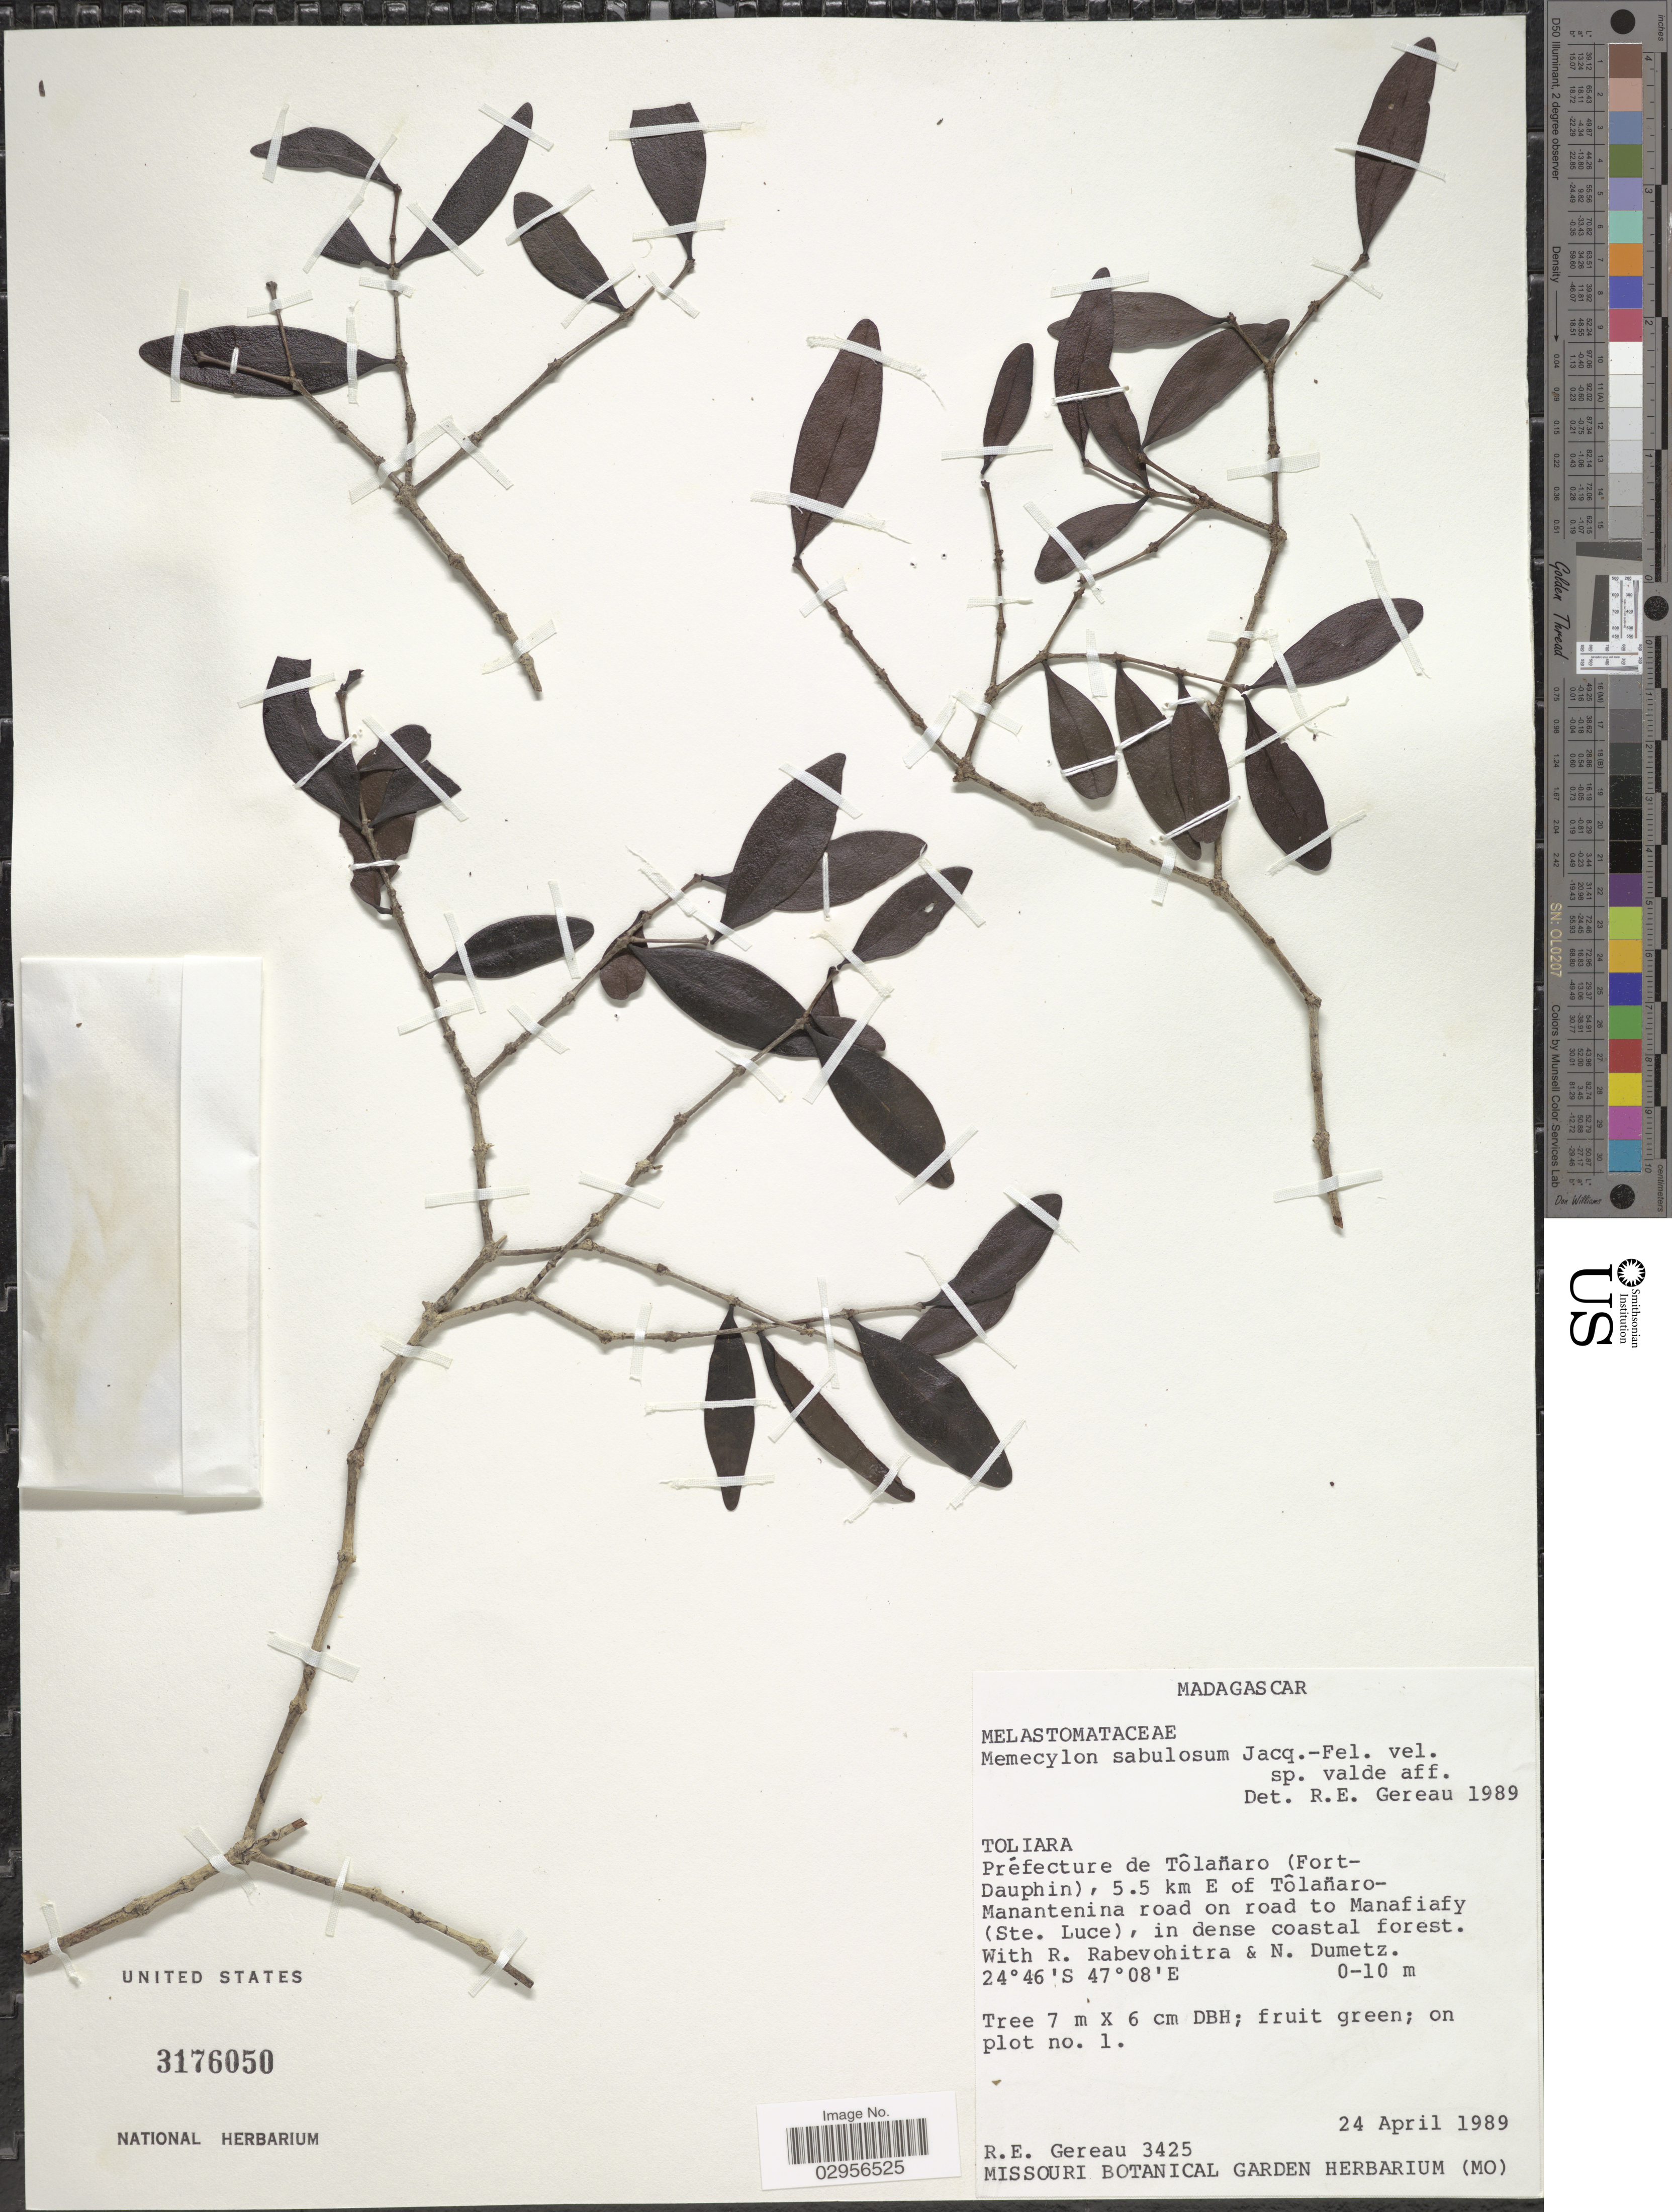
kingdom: Plantae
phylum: Tracheophyta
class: Magnoliopsida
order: Myrtales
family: Melastomataceae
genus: Memecylon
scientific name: Memecylon sabulosum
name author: Jacq.-Fél.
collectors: R. Gereau, R. Rabevohitra & N. Dumetz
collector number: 3425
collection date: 1989-04-24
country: Madagascar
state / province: Anosy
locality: Préfecture de Tôlanaro (Fort Dauhphin), 5.5 km E of Tôlanaro-Manantenina road on road to Manafiafy (Ste. Luce), in dense coastal forest.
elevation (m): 0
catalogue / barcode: US 3176050